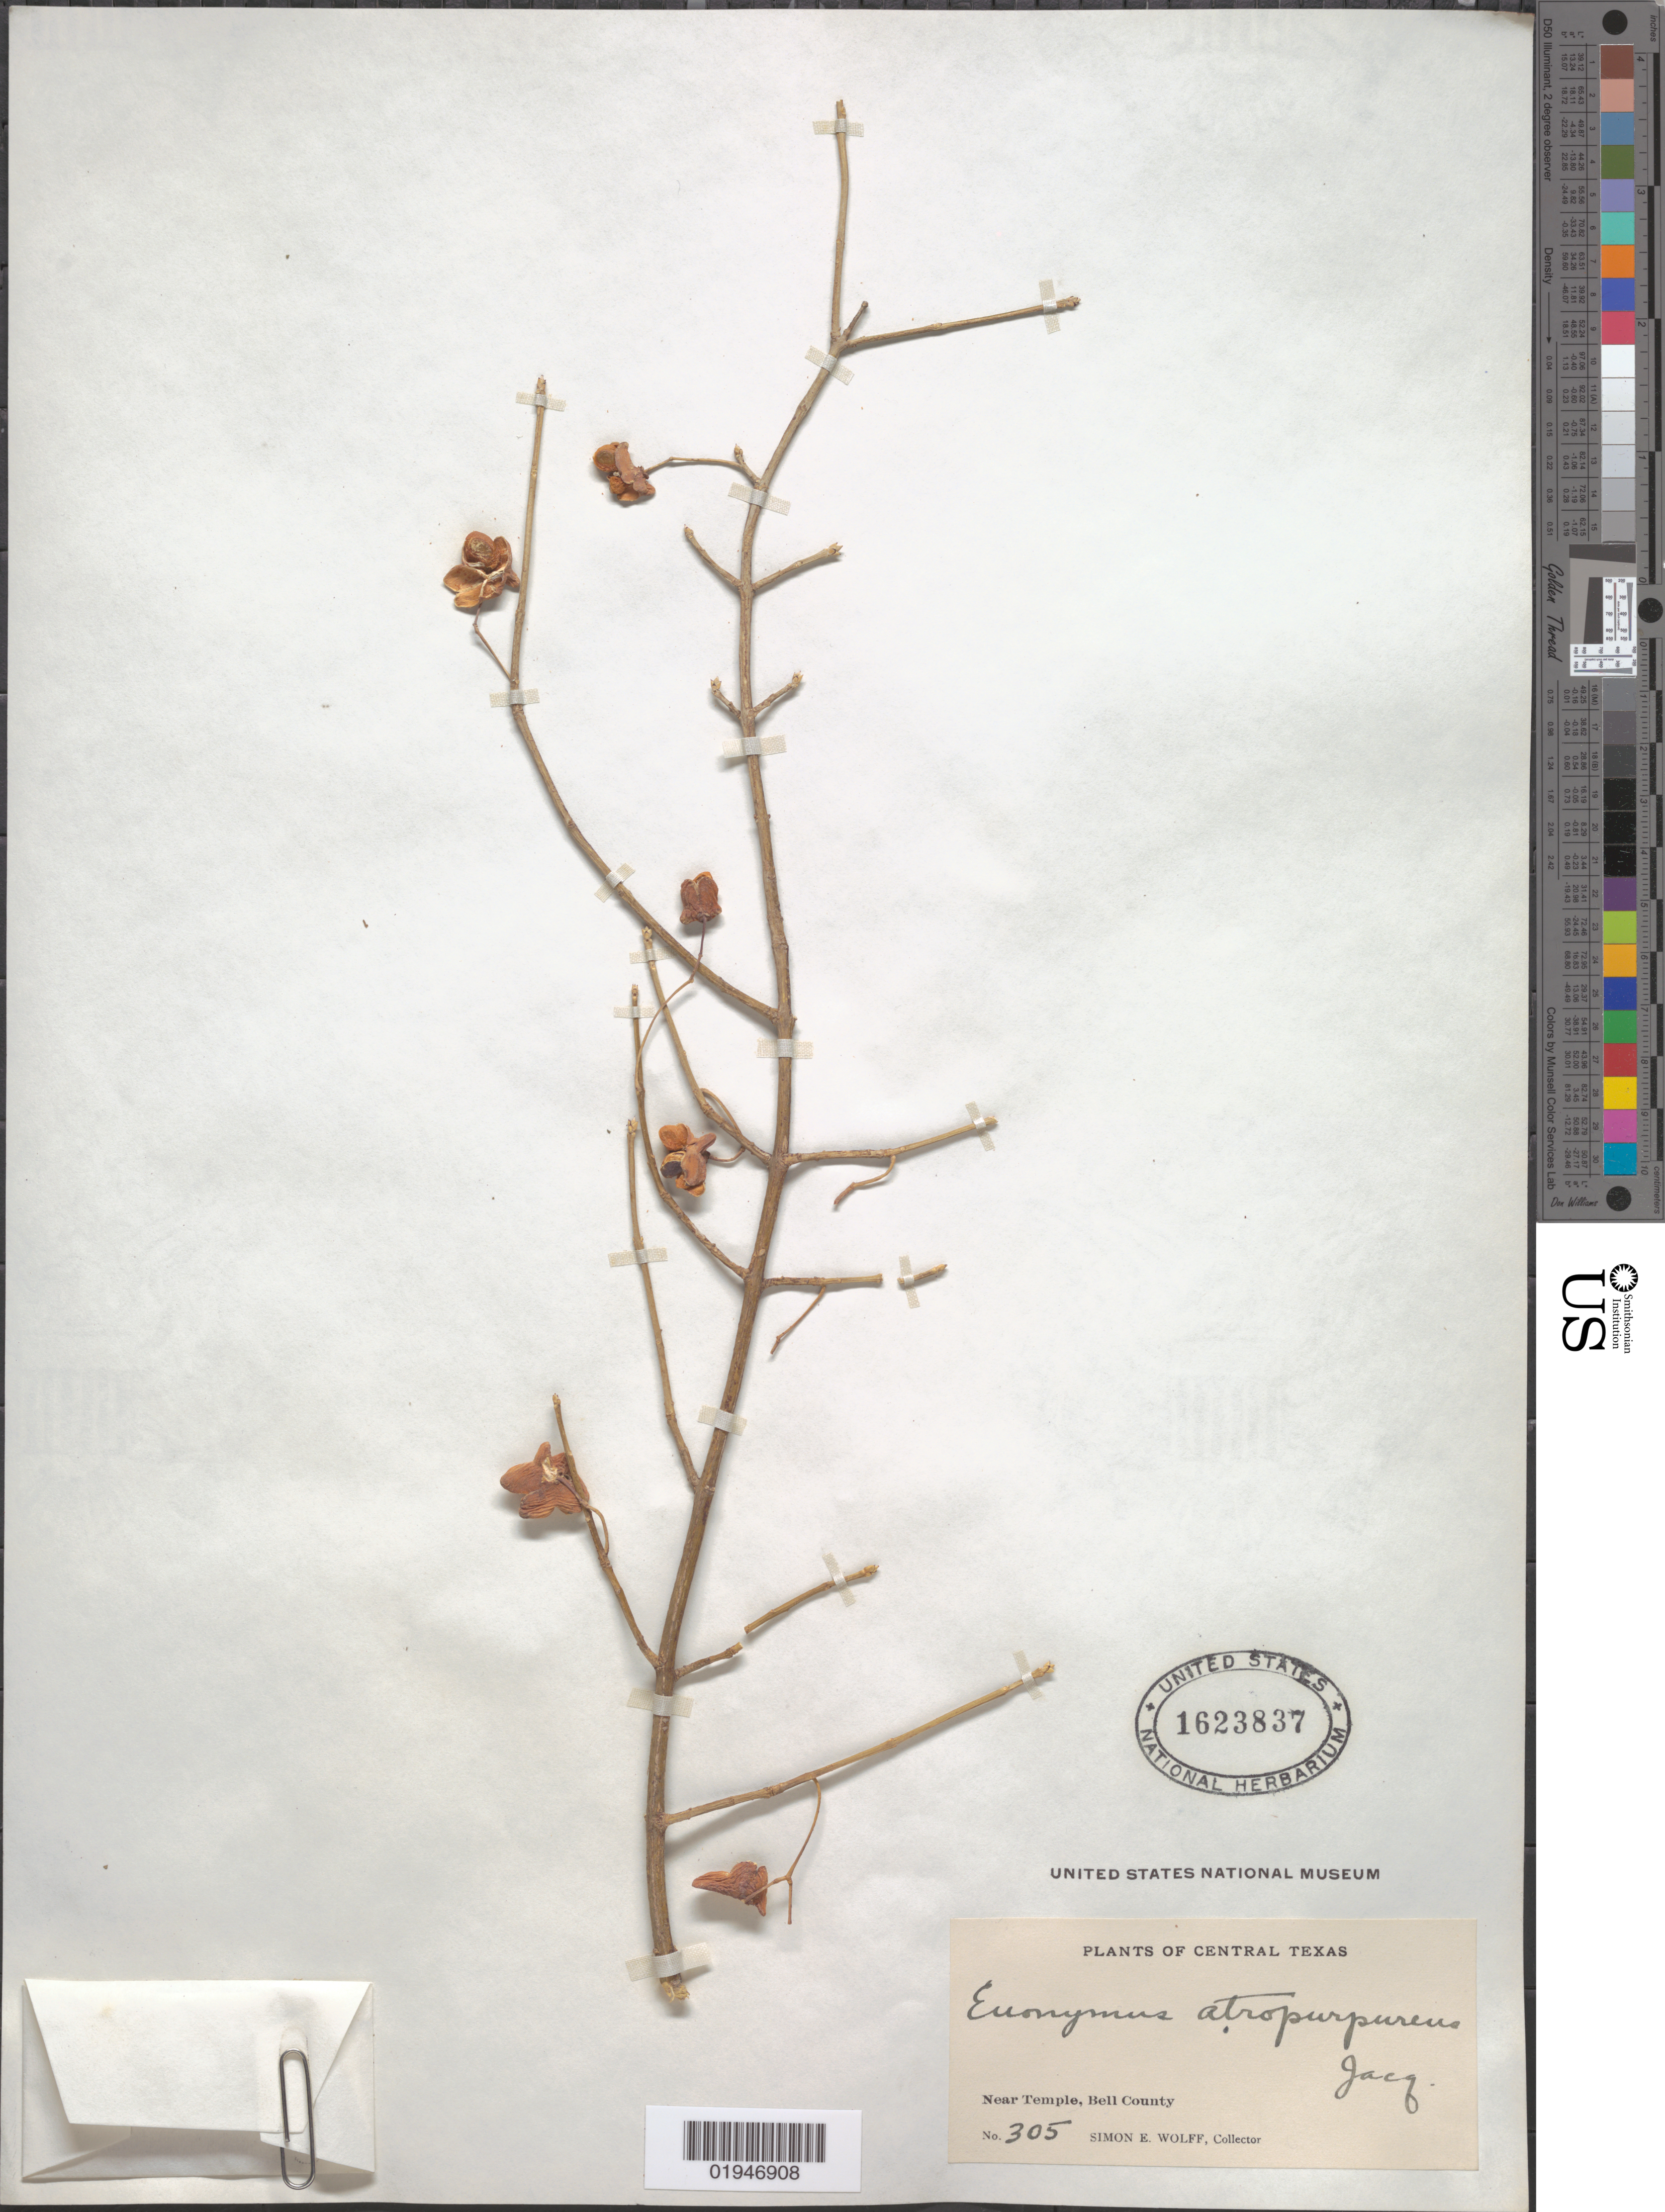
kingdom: Plantae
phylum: Tracheophyta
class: Magnoliopsida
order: Celastrales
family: Celastraceae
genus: Euonymus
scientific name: Euonymus atropurpureus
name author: Jacq.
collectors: S. E. Wolff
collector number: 305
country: United States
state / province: Texas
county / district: Bell County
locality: Temple, near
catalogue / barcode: US 1623837